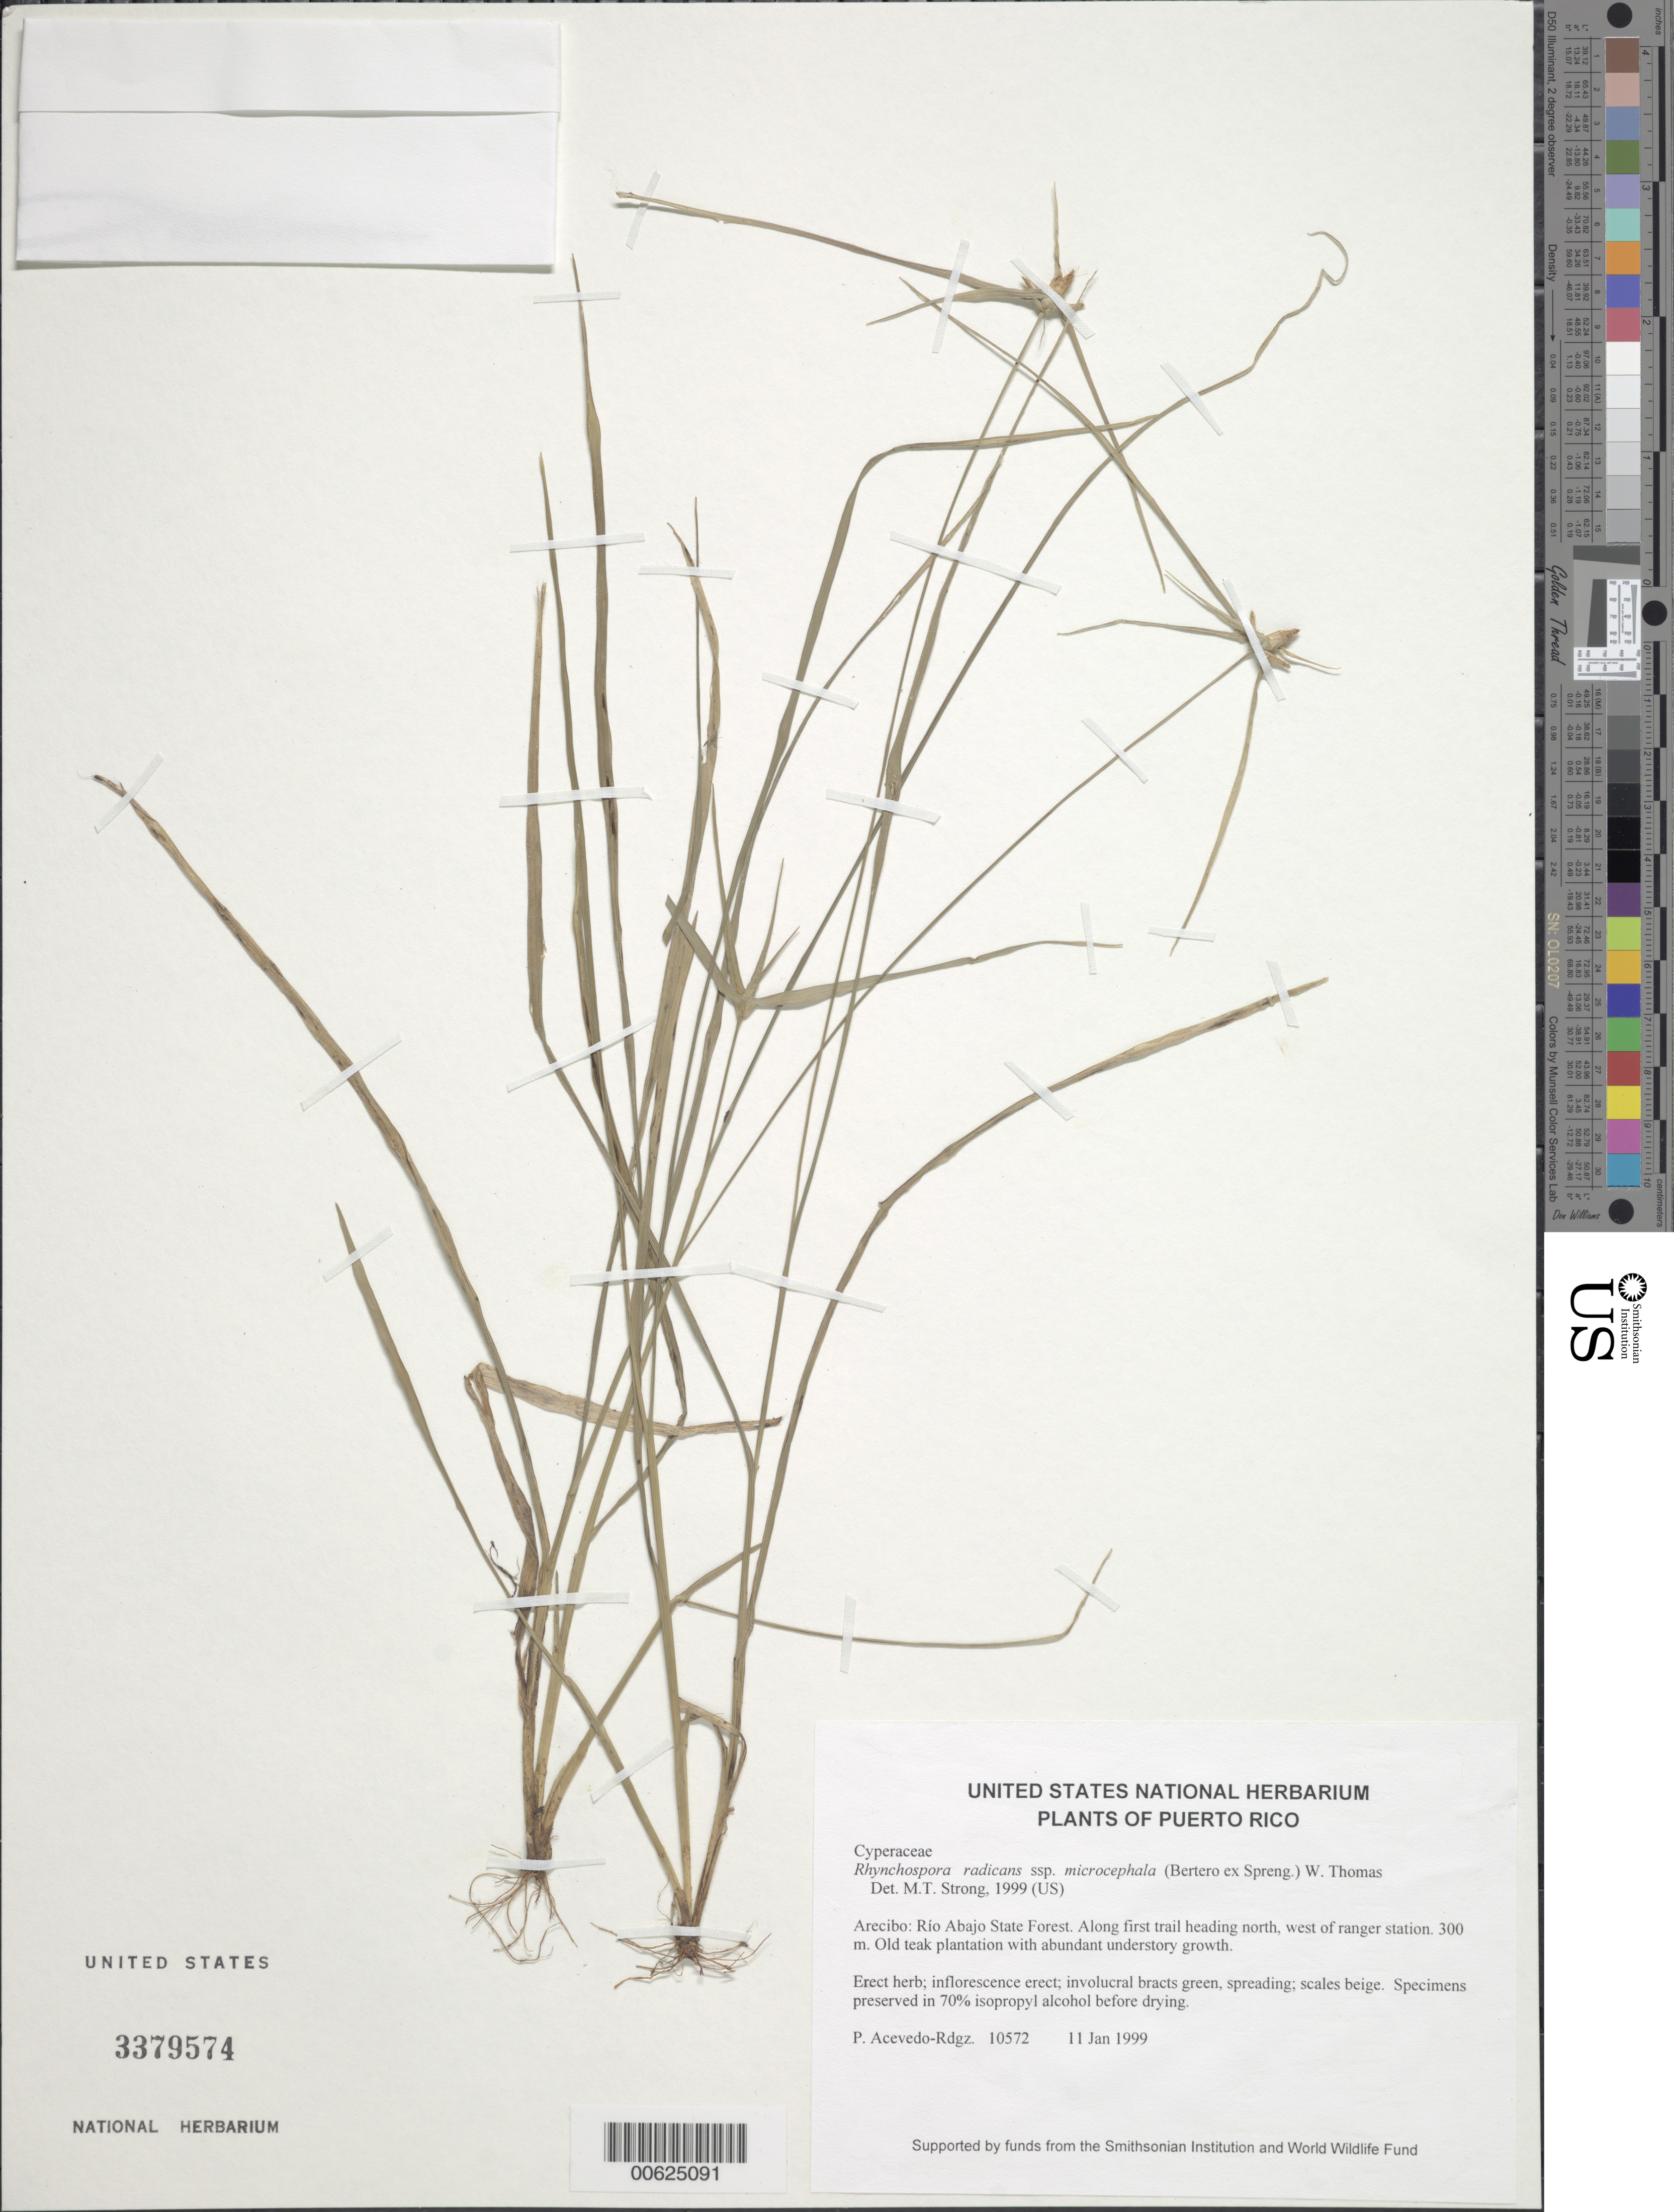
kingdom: Plantae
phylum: Tracheophyta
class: Liliopsida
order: Poales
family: Cyperaceae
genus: Rhynchospora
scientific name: Rhynchospora radicans subsp. microcephala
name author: (Bertero ex Spreng.) W.W. Thomas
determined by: Strong, M. T., (US), Smithsonian Institution - National Museum of Natural History (UNITED STATES)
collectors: P. Acevedo-Rodr.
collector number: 10572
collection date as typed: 11 Jan 1999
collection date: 1999-01-11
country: Puerto Rico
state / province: Arecibo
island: Puerto Rico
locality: Arecibo; Río Abajo State Forest. Along first trail heading north, west of ranger station.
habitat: Old teak plantation with abundant understory growth.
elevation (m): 300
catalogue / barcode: US 3379574